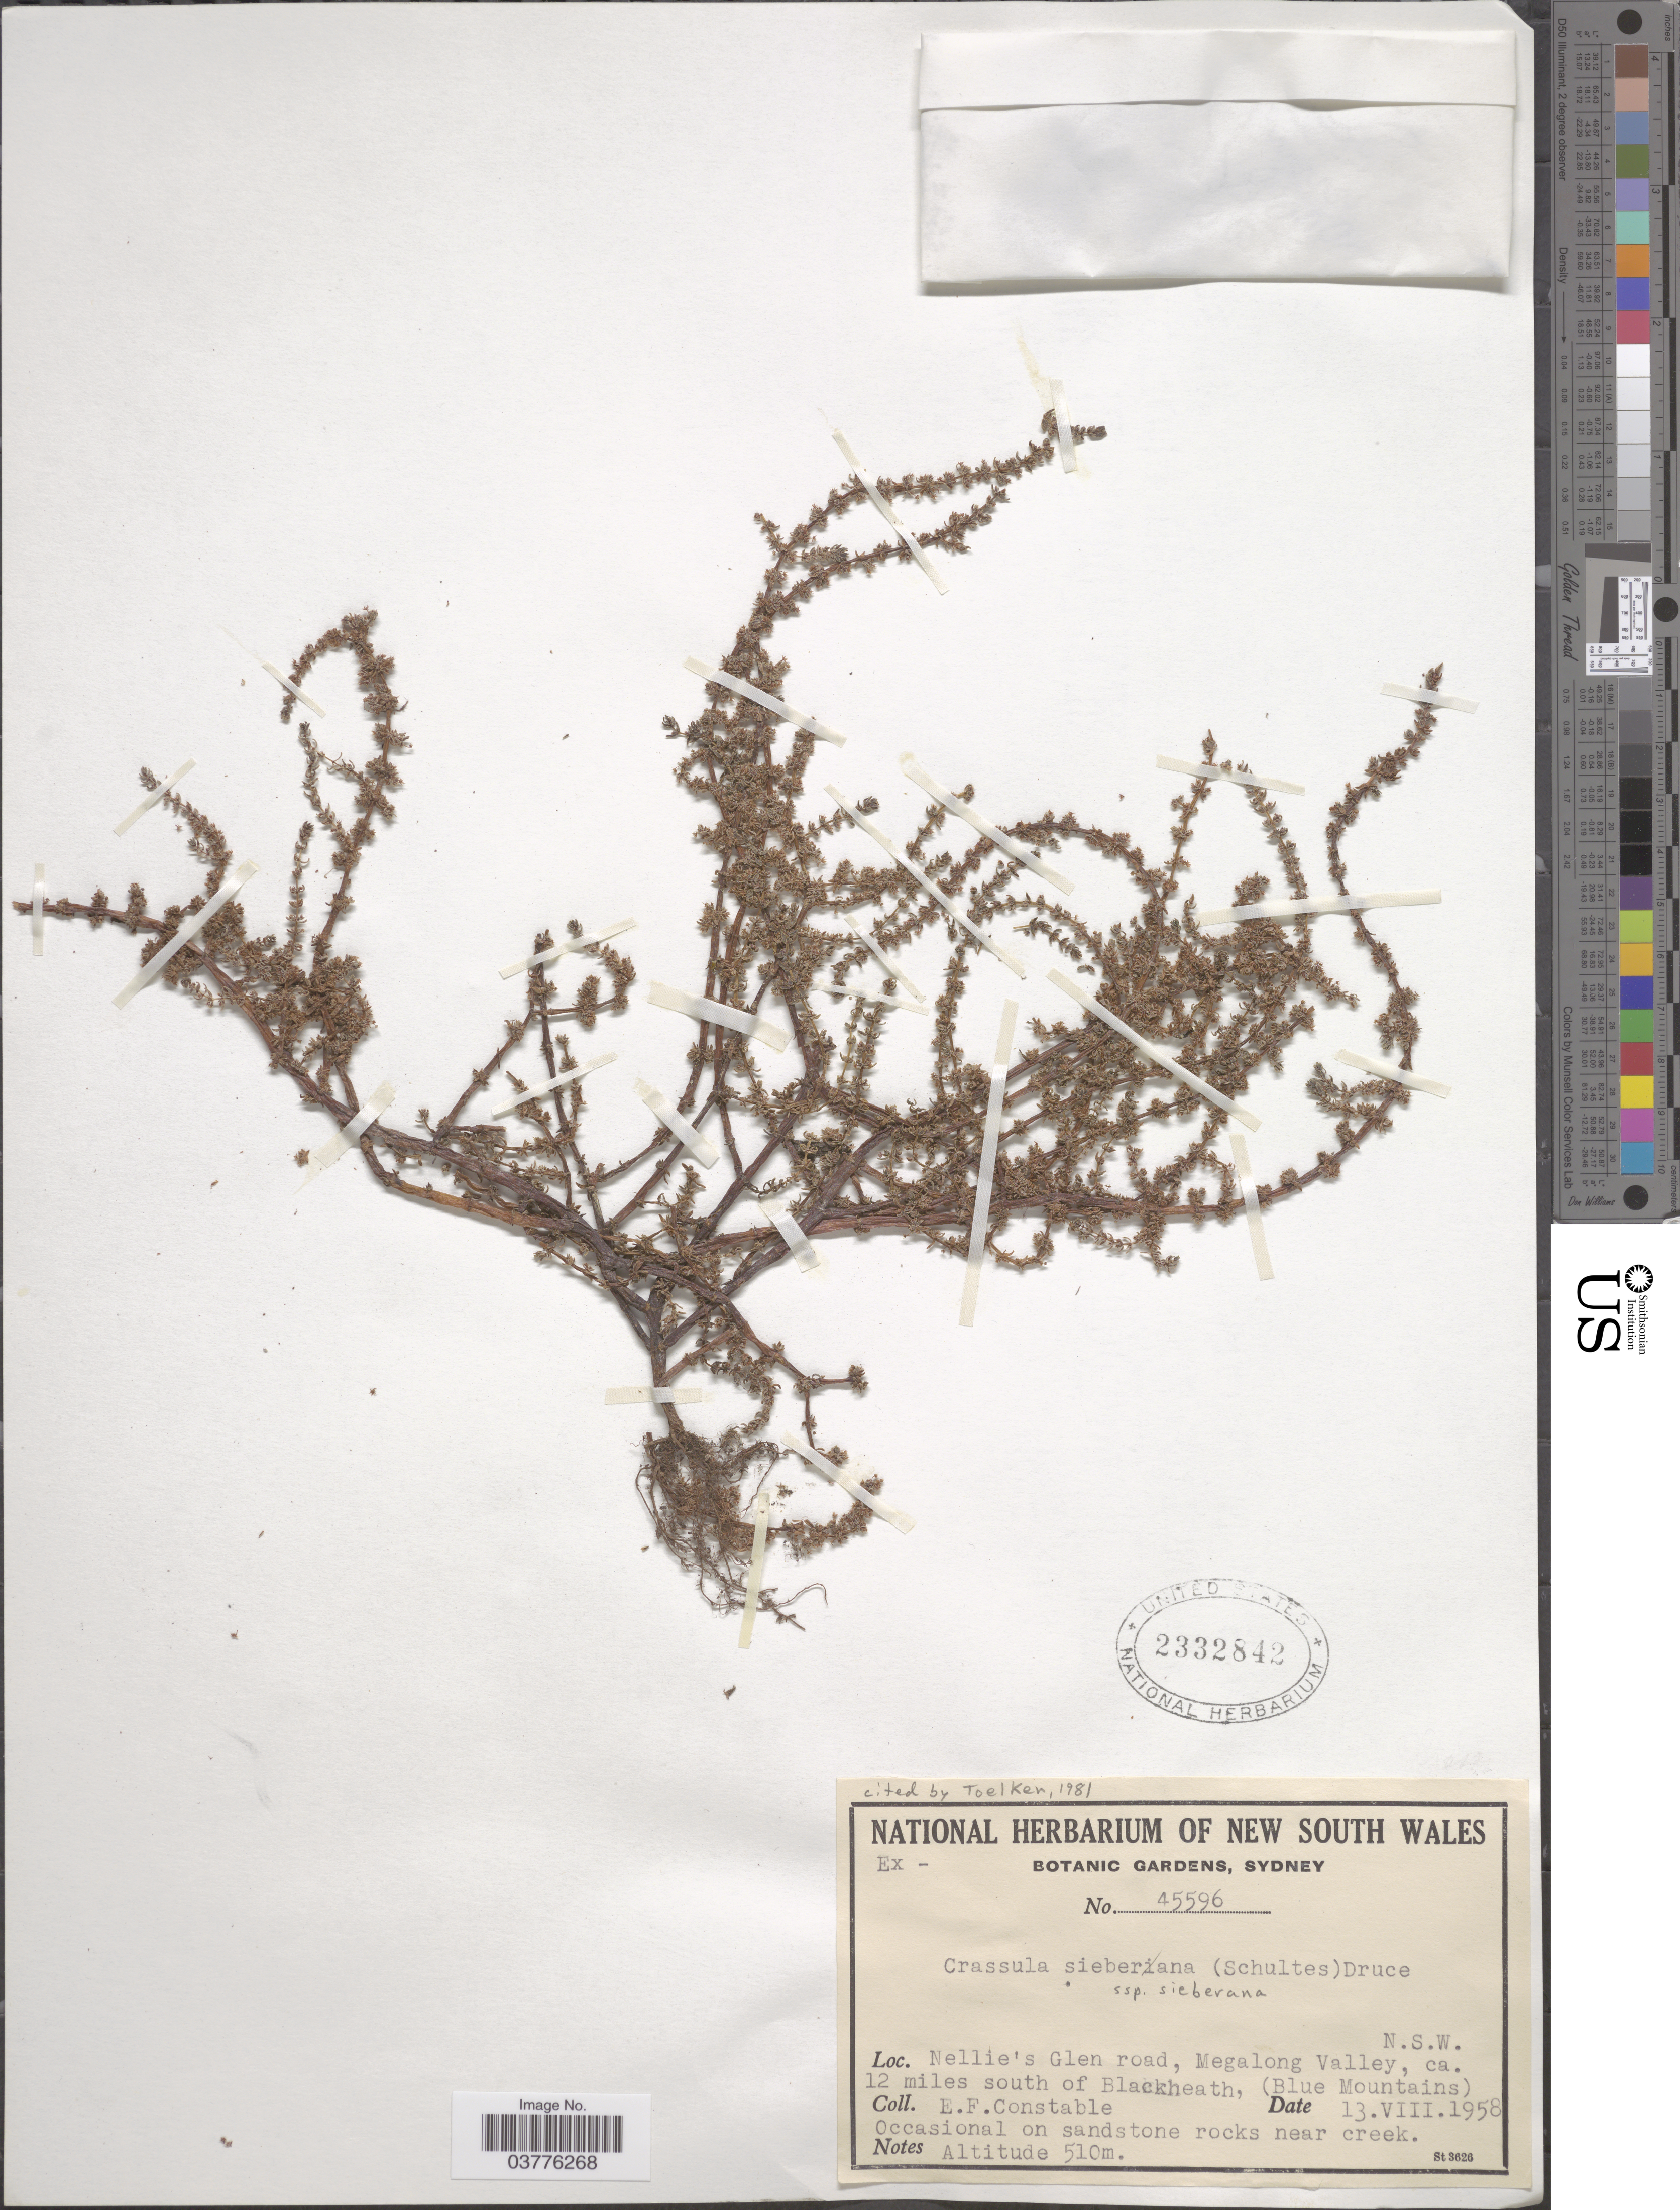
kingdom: Plantae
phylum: Tracheophyta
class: Magnoliopsida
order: Saxifragales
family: Crassulaceae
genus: Crassula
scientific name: Crassula sieberiana subsp. sieberiana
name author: (Schult. & Schult. f.) Druce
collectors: E. F. Constable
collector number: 45596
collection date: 1958-08-13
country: Australia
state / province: New South Wales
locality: Nellie's Glen road, Megalong Valley, ca. 12 miles south of Blackheath, (Blue Mountains).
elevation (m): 510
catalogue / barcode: US 2332842